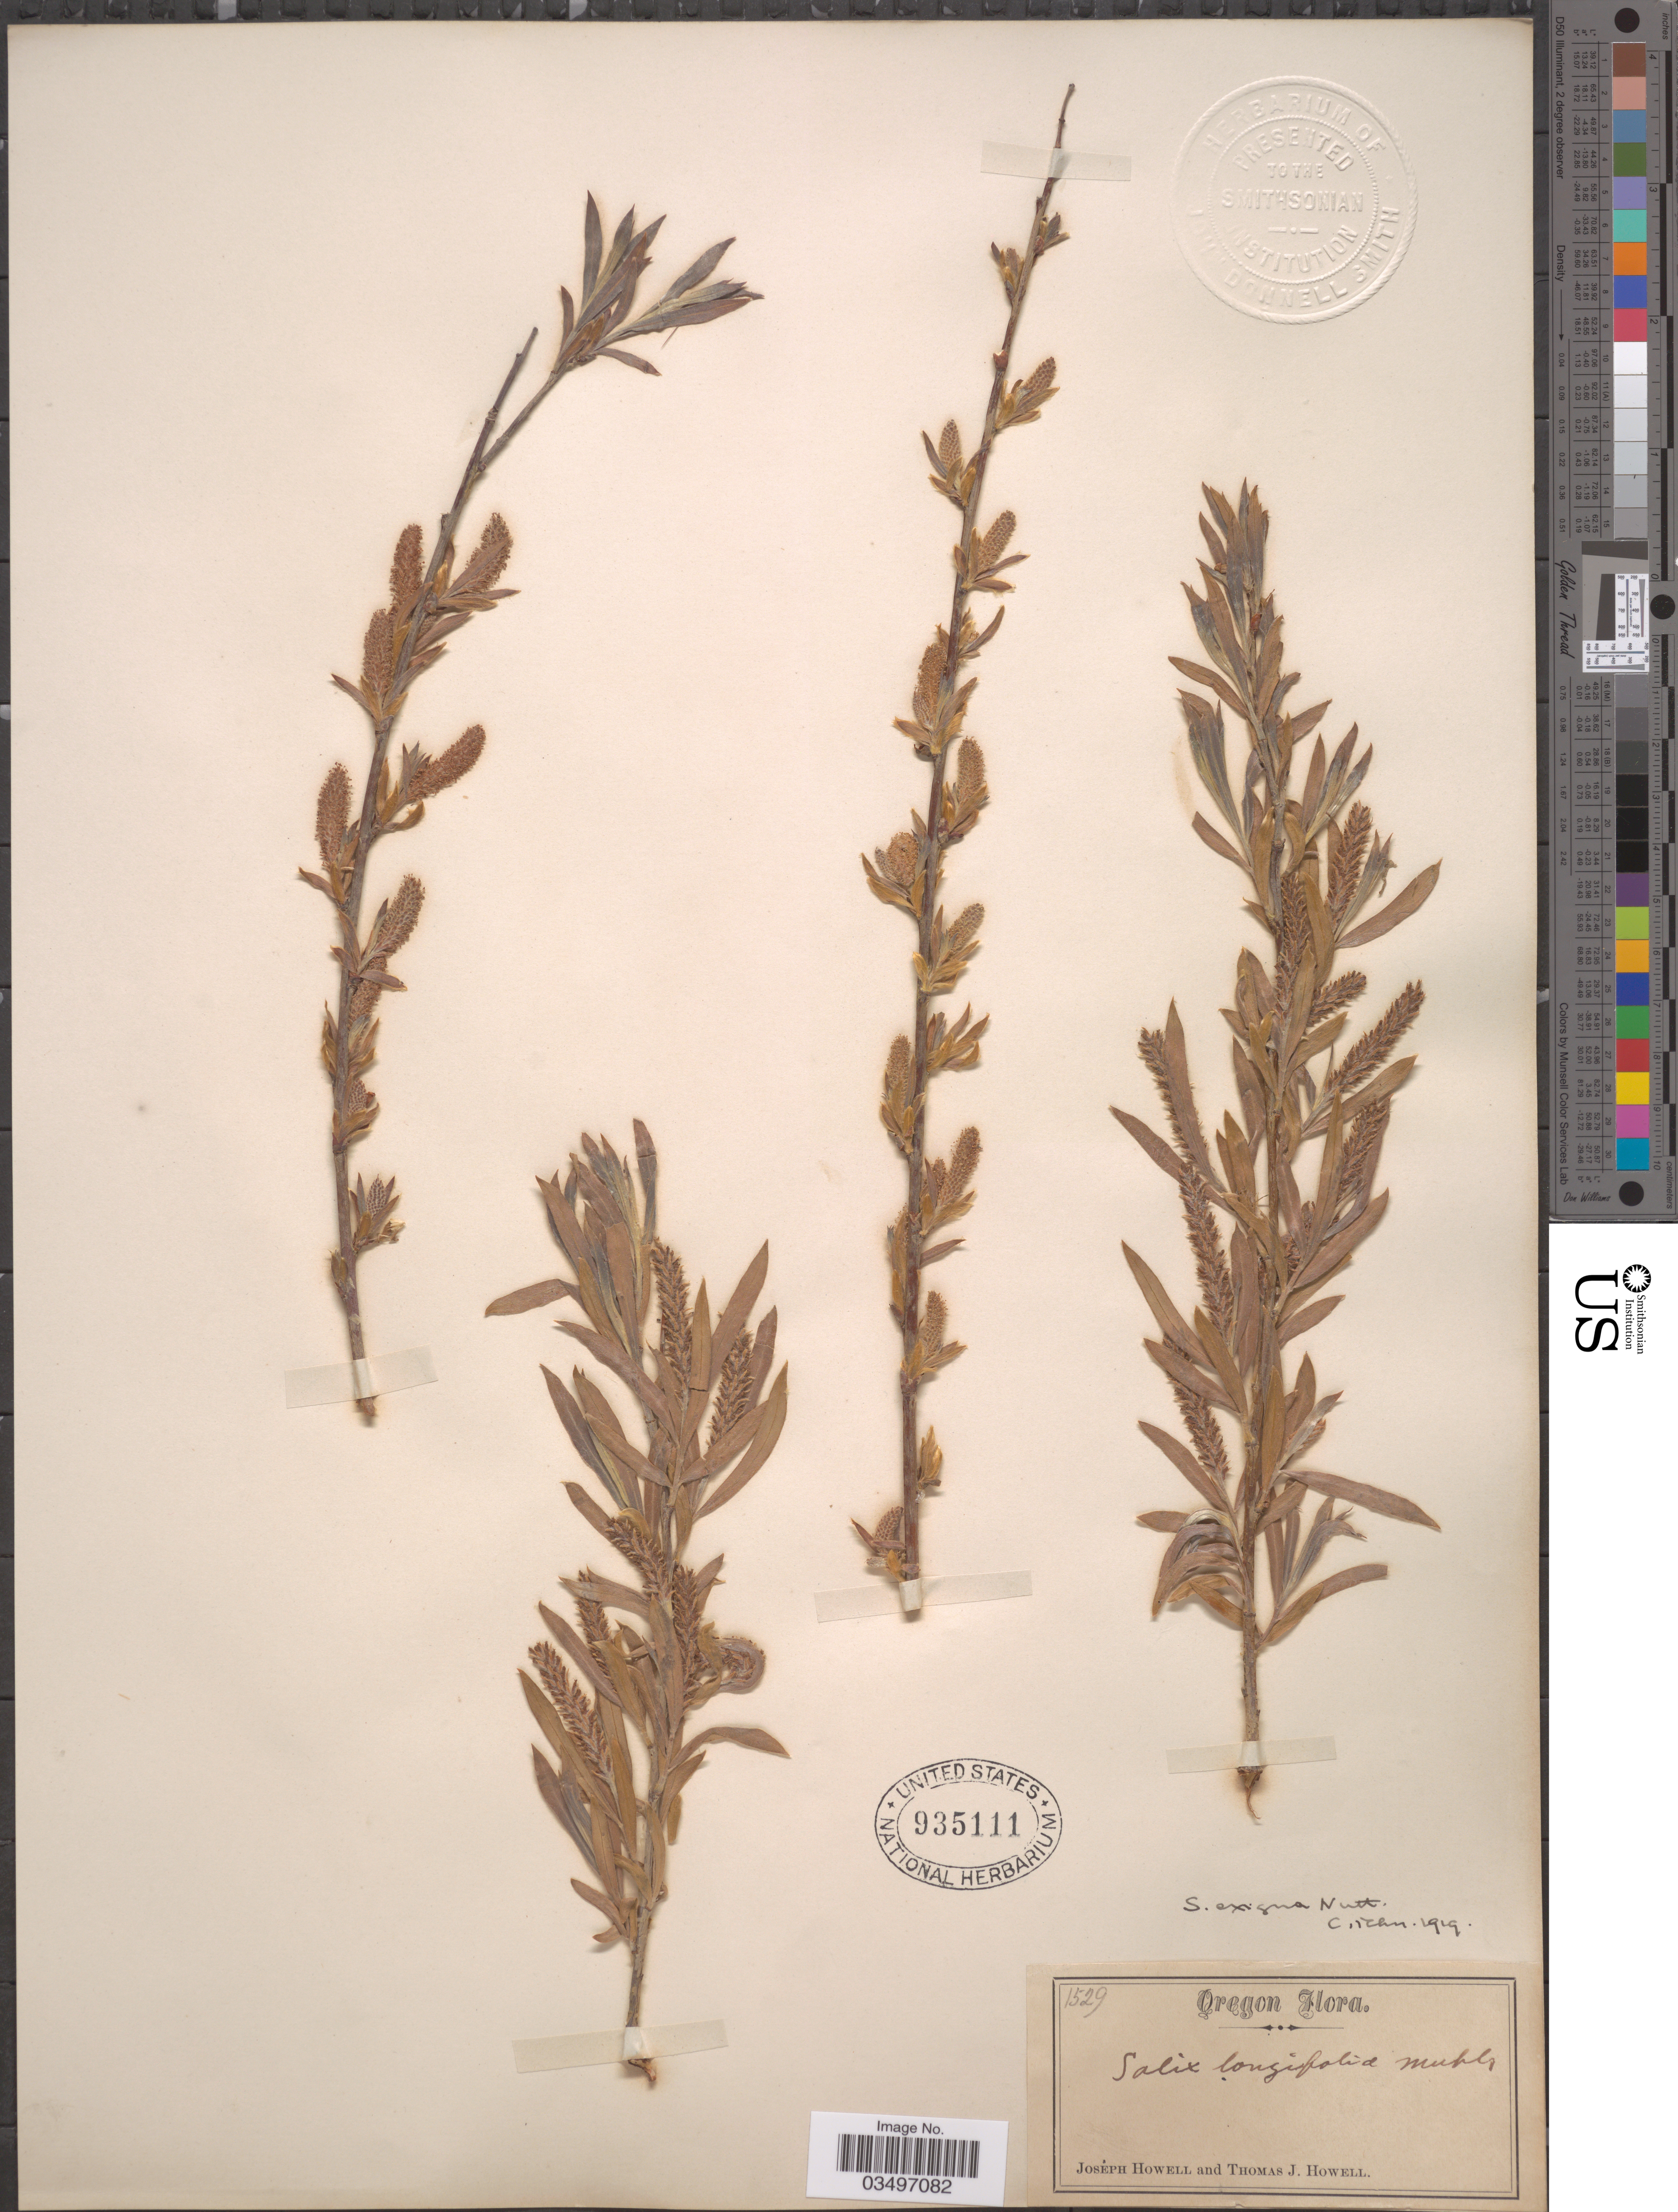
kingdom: Plantae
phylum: Tracheophyta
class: Magnoliopsida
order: Malpighiales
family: Salicaceae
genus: Salix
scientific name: Salix exigua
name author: Nutt.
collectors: J. Howell & T. J. Howell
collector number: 1529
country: United States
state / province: Oregon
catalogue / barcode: US 935111